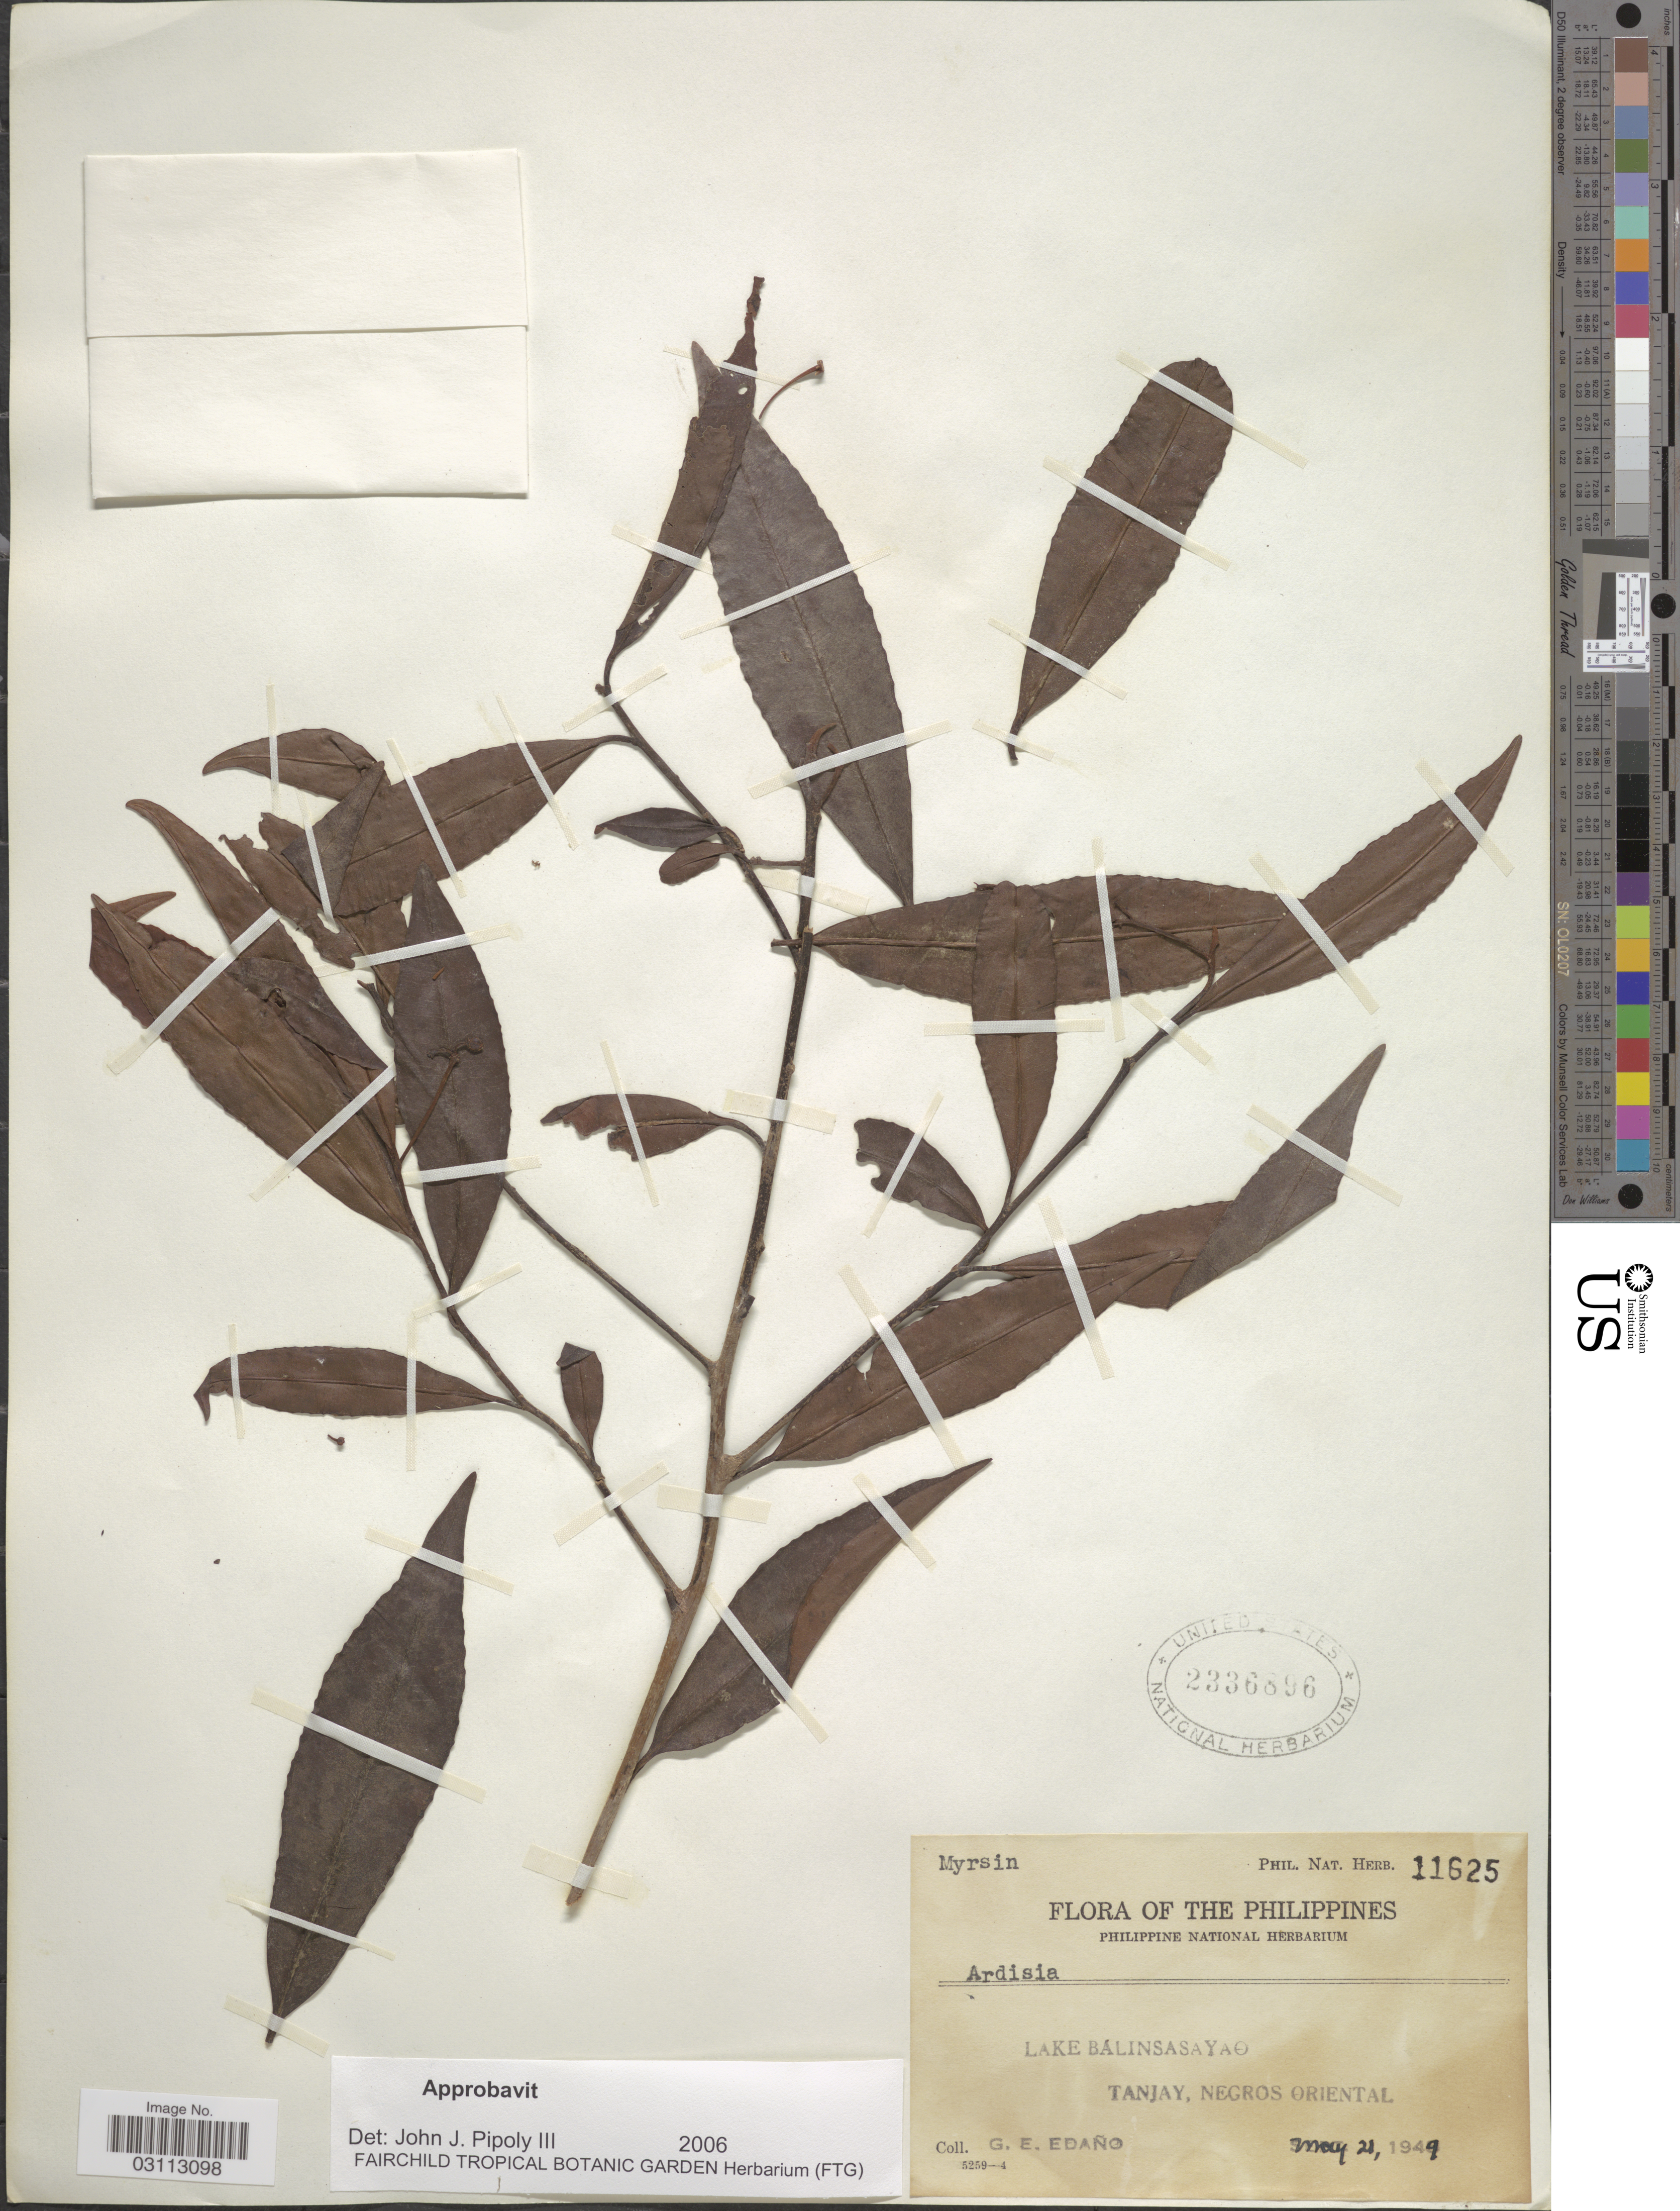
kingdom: Plantae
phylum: Tracheophyta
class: Magnoliopsida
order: Ericales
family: Primulaceae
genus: Ardisia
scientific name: Ardisia sp.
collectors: G. E. Edaño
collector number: Phil. Nat. Herb. 11625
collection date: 1949-05-21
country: Philippines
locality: Lake Balinsasayao. Tanjay, Negros Oriental.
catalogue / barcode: US 2336896